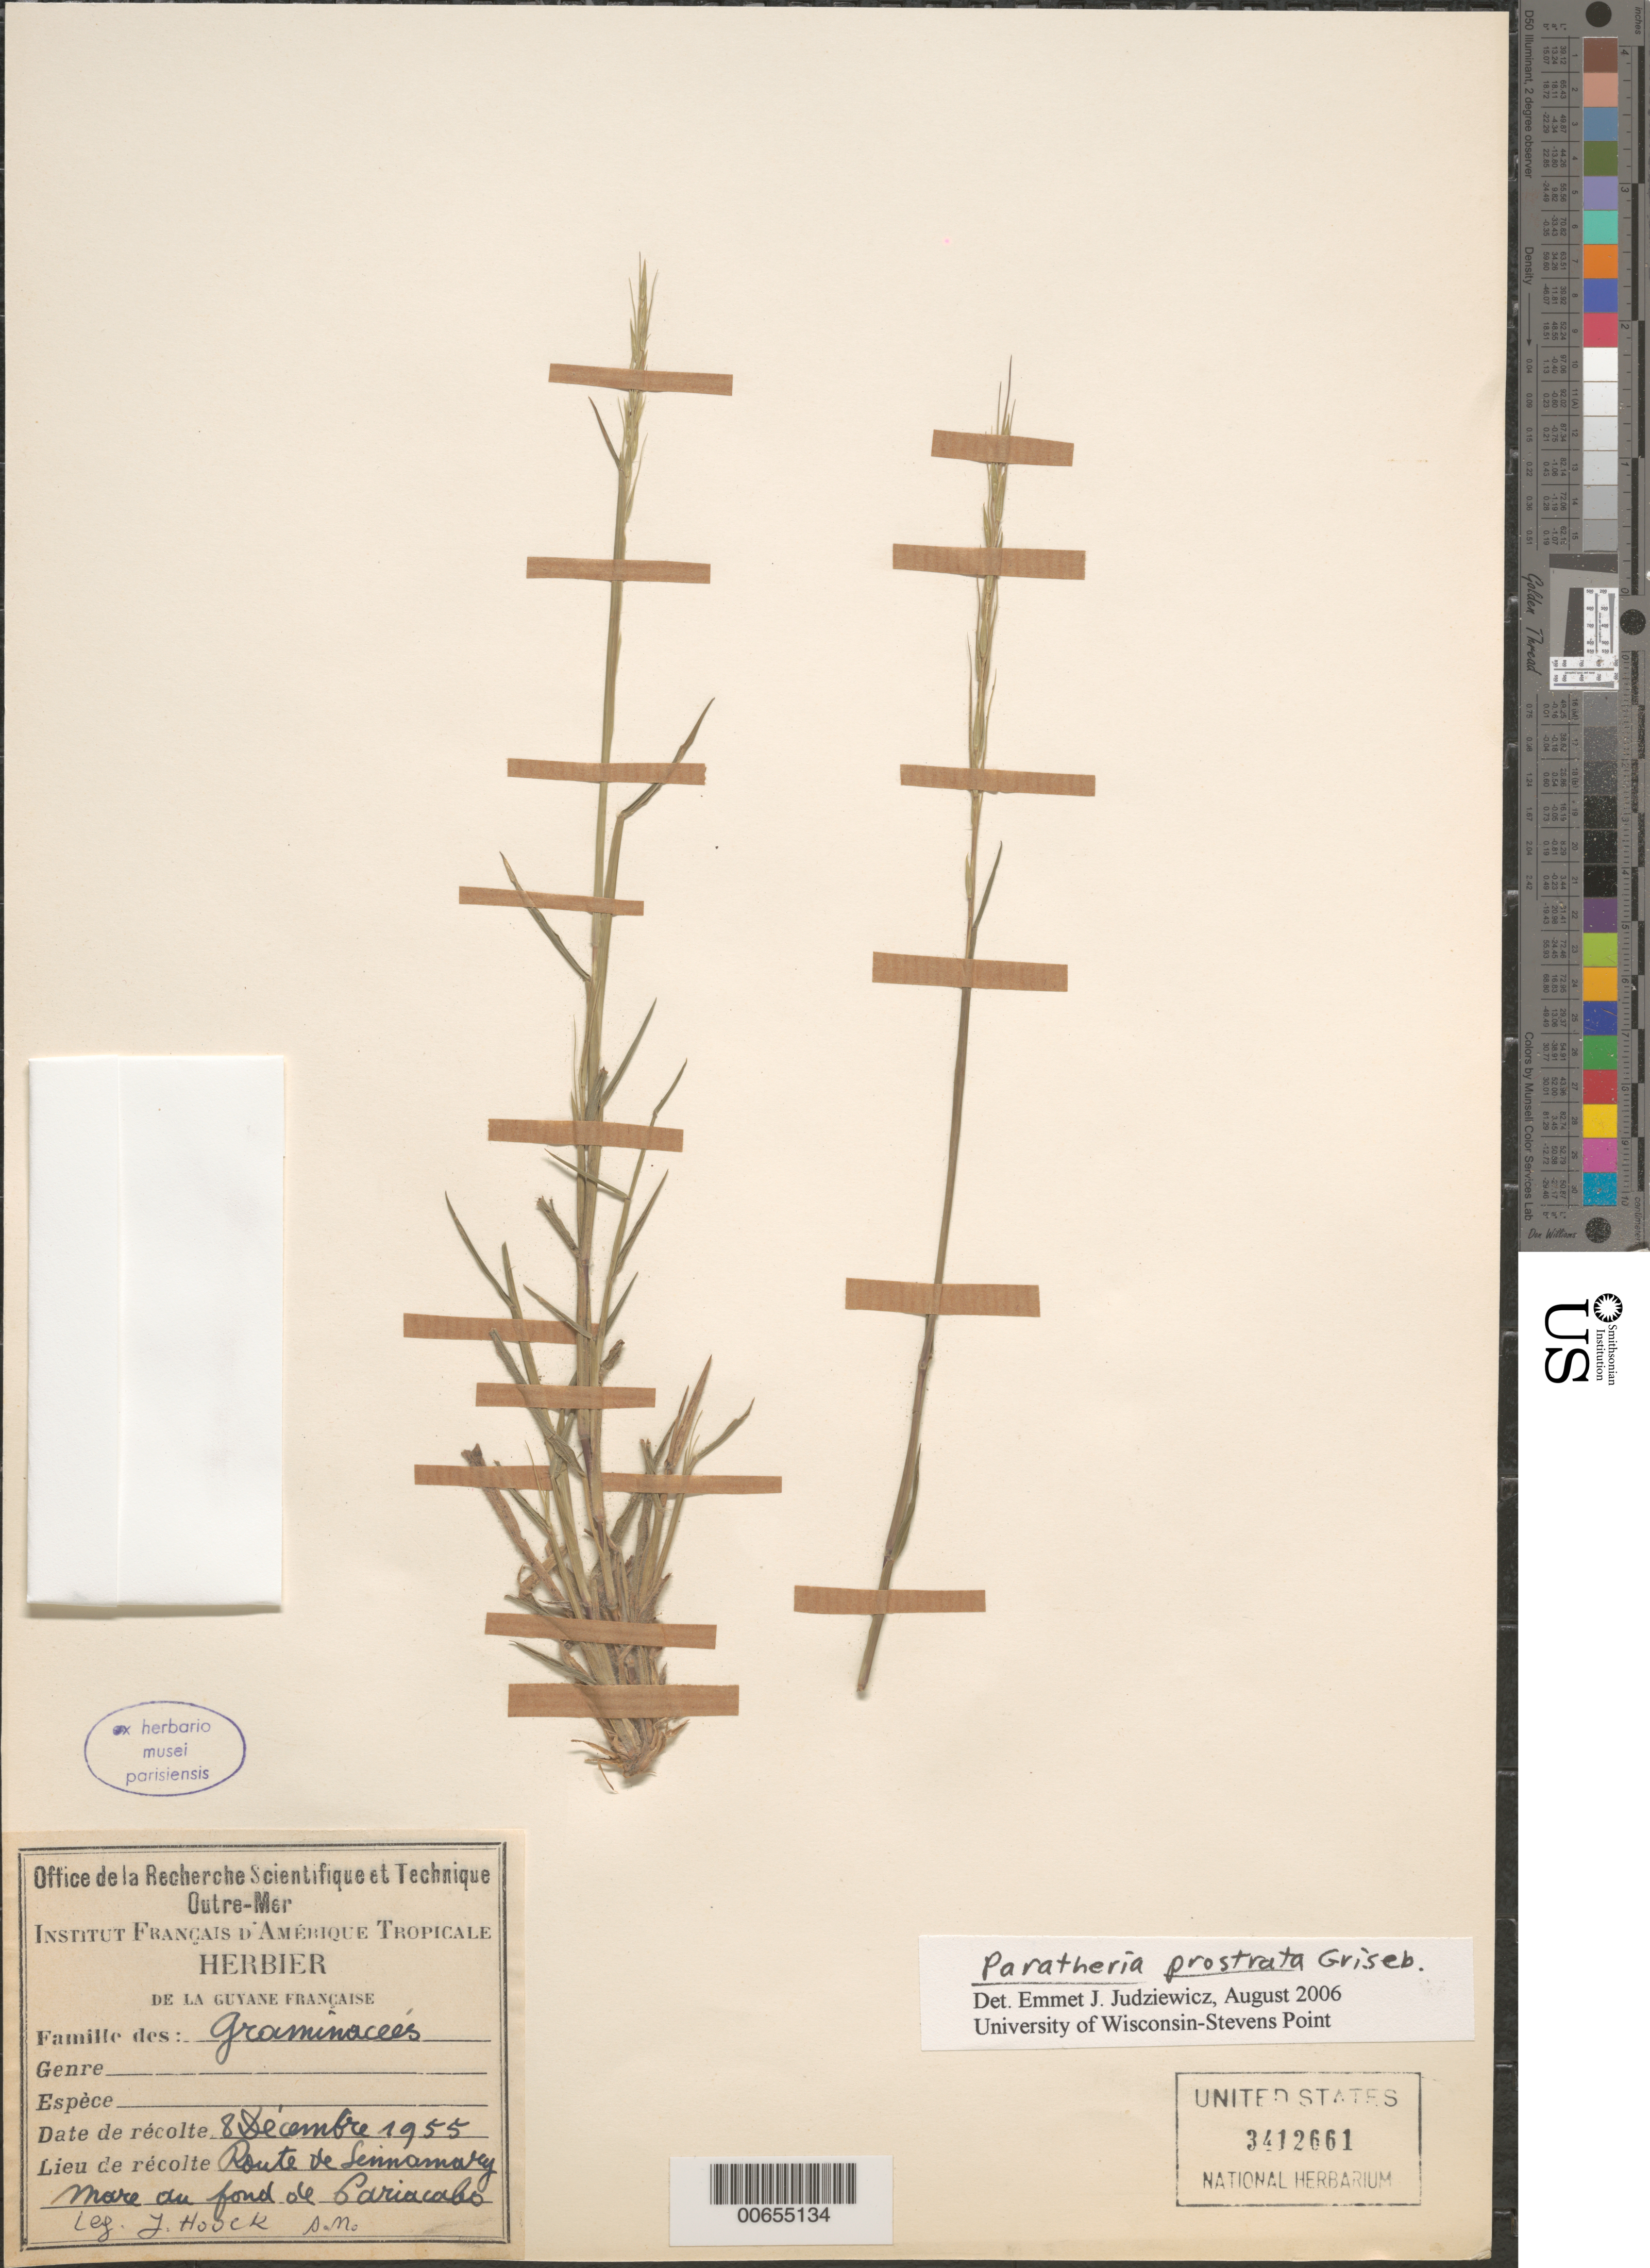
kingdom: Plantae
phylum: Tracheophyta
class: Liliopsida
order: Poales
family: Poaceae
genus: Paratheria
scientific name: Paratheria prostrata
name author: Griseb.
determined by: Judziewicz, E. J.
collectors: J. Hoock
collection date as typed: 8-Dec-55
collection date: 1955-12-08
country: French Guiana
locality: Route de Sinnamary, Pariacabo, au fond de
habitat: Marsh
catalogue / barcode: US 3412661